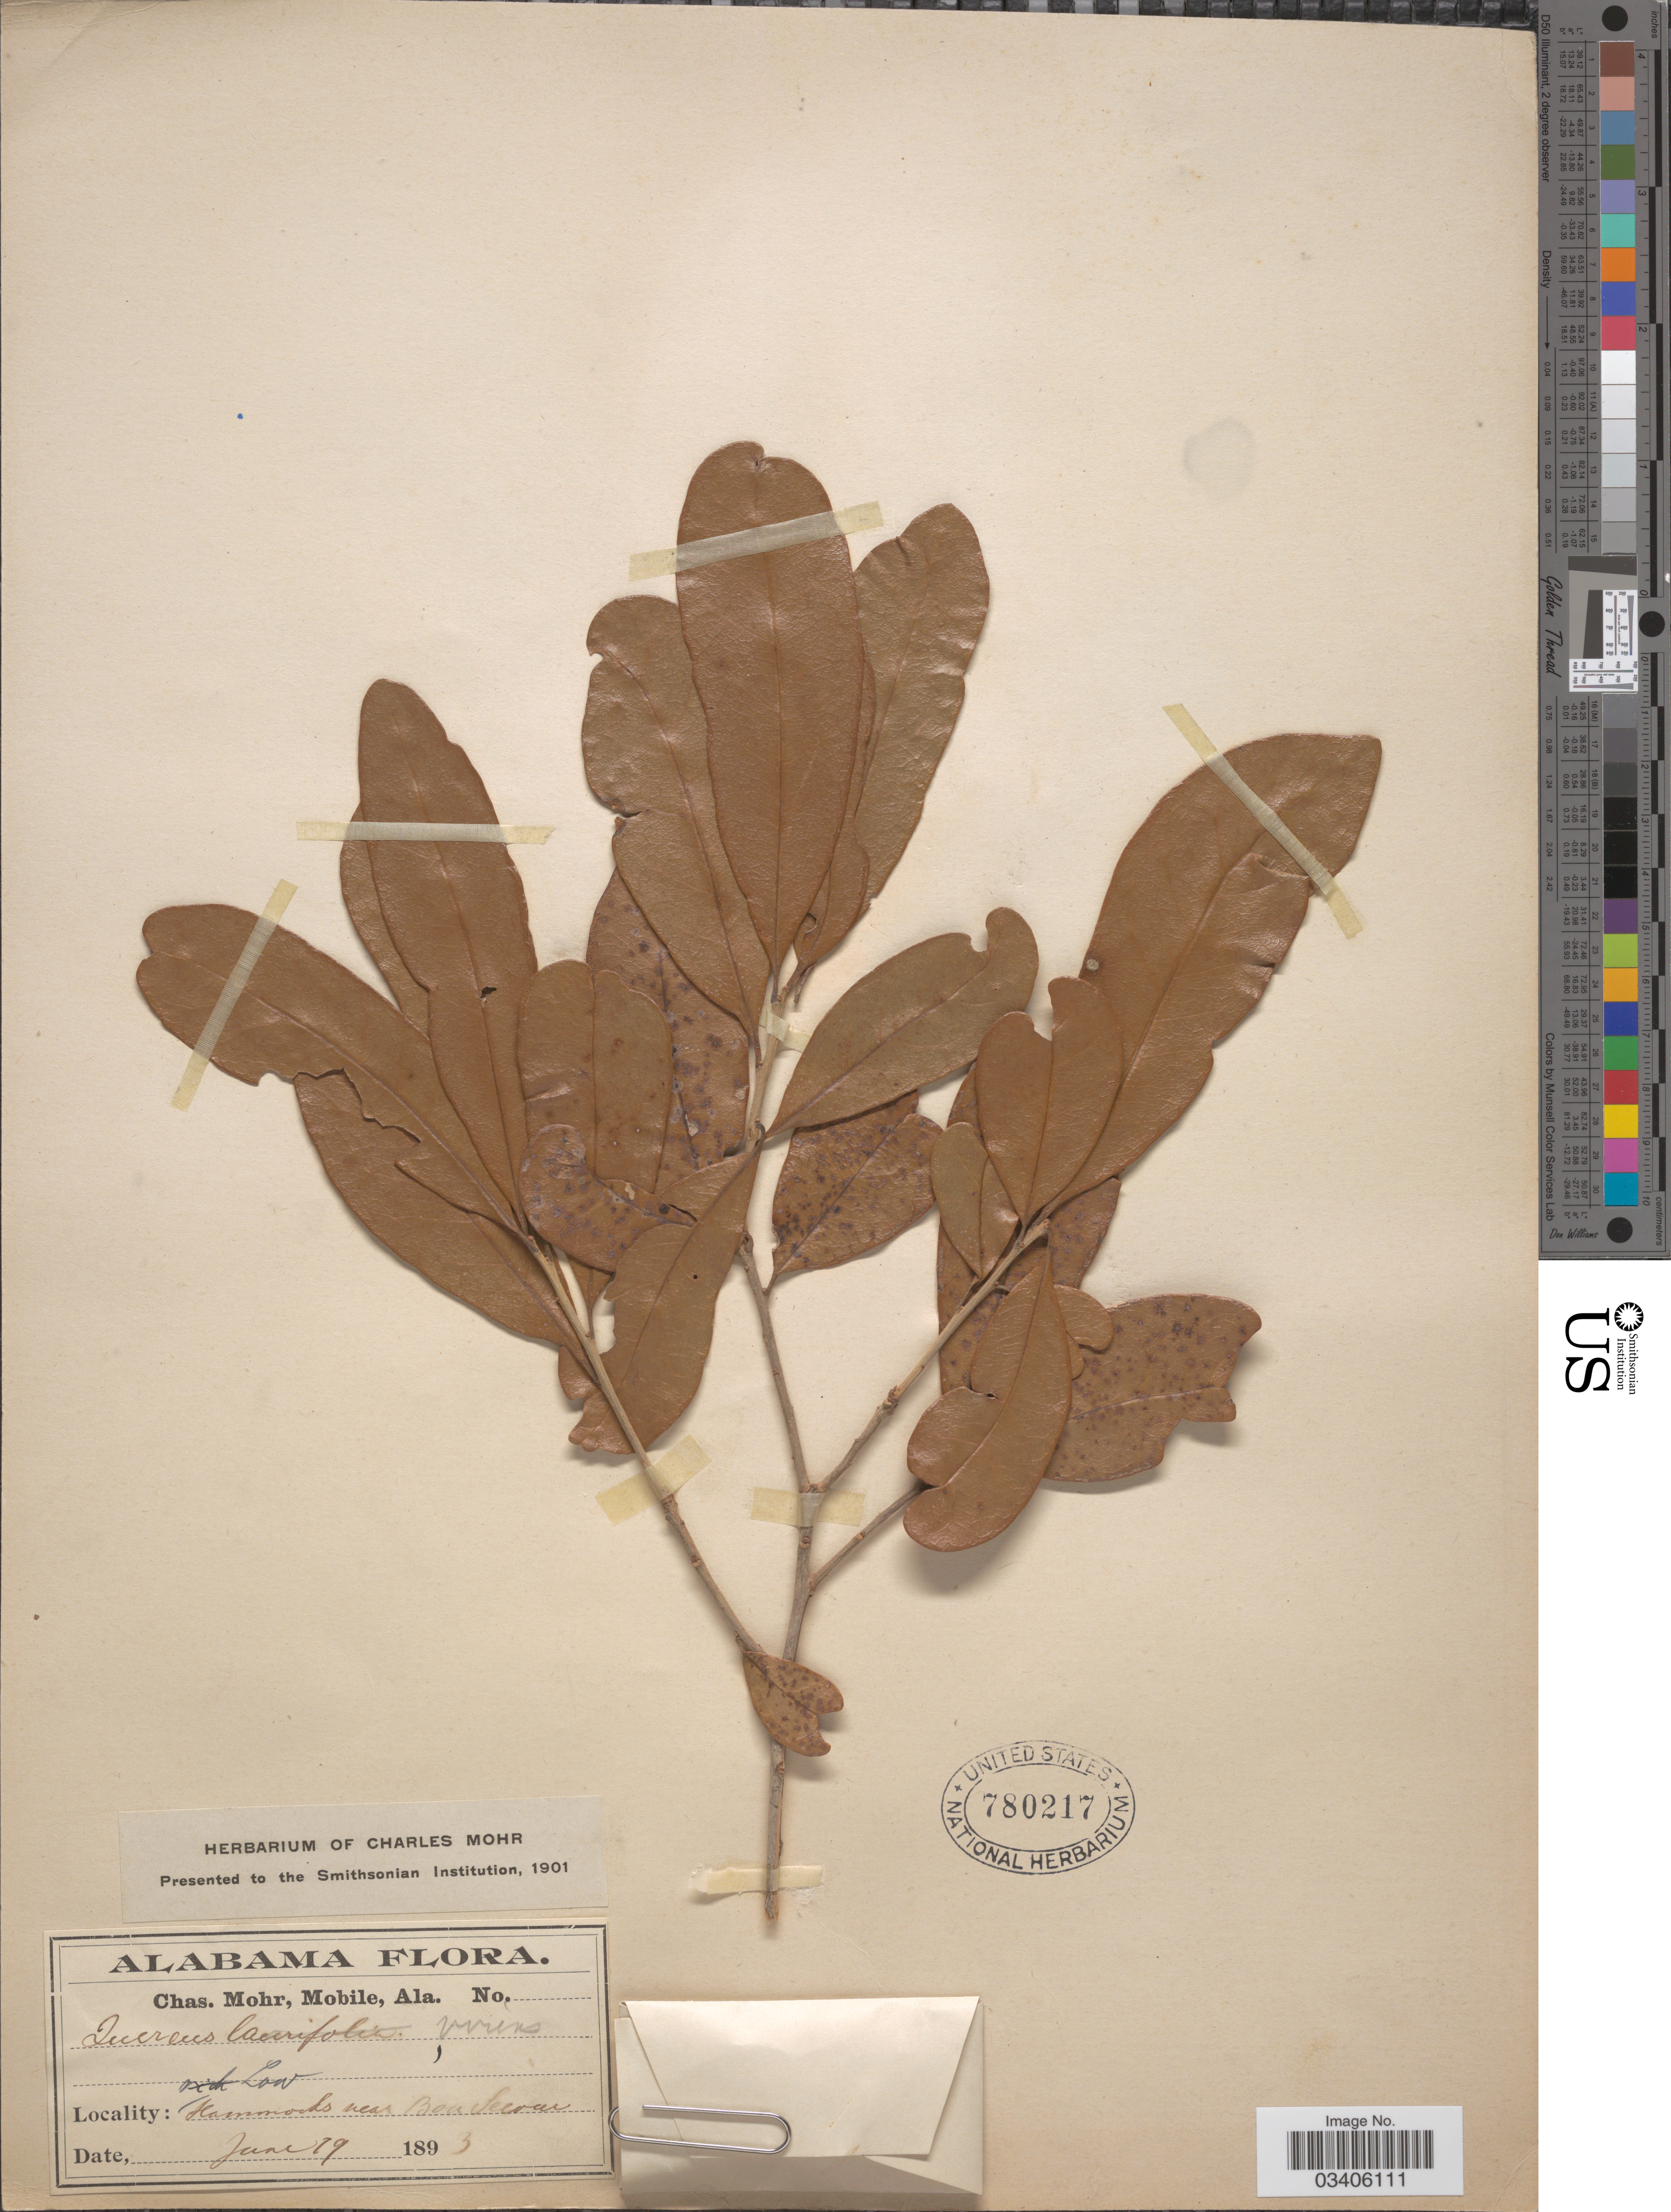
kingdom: Plantae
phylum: Tracheophyta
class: Magnoliopsida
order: Fagales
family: Fagaceae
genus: Quercus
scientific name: Quercus laurifolia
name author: Michx.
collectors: Mohr, C. T. (herbarium)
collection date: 1893-06-19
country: United States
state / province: Alabama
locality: Low hammocks near Bon Secour.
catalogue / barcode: US 780217